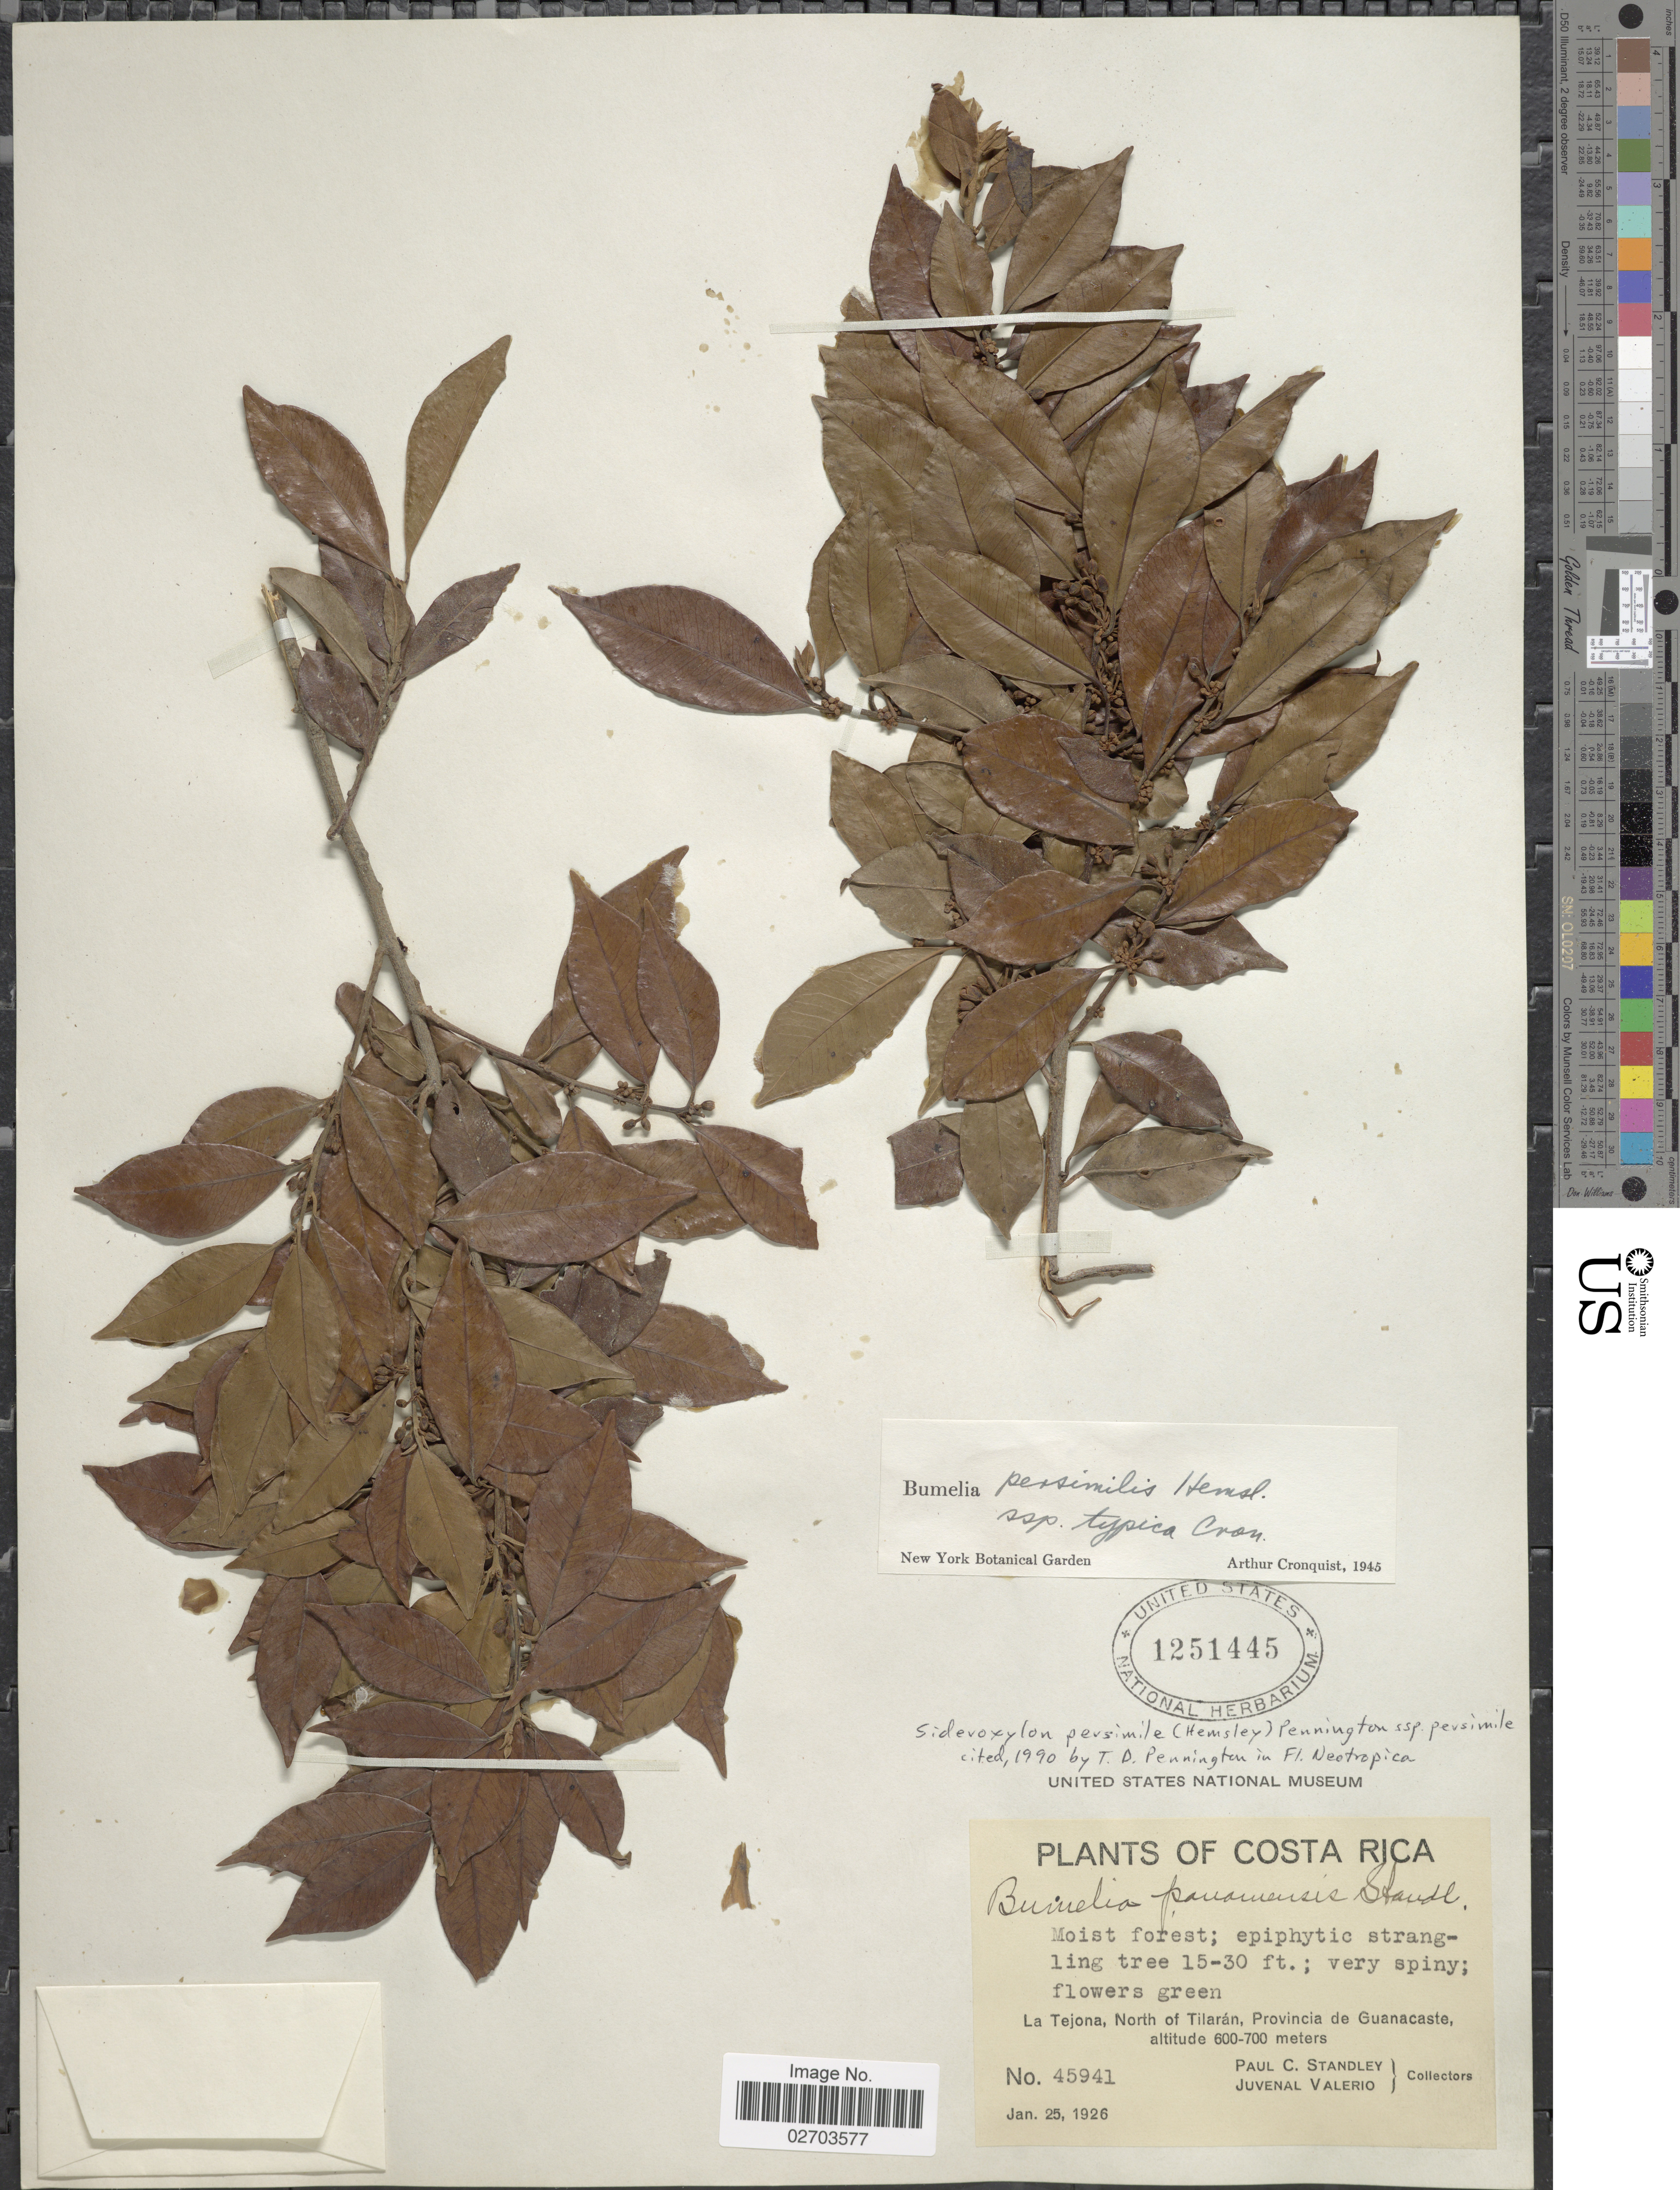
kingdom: Plantae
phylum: Tracheophyta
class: Magnoliopsida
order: Ericales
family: Sapotaceae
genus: Sideroxylon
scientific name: Sideroxylon persimile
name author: (Hemsl.) T.D. Penn.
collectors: P. C. Standley & J. Valerio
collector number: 45941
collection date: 1926-01-25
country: Costa Rica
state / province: Guanacaste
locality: La Tejona, North of Tilaran.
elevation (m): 600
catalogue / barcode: US 1251445